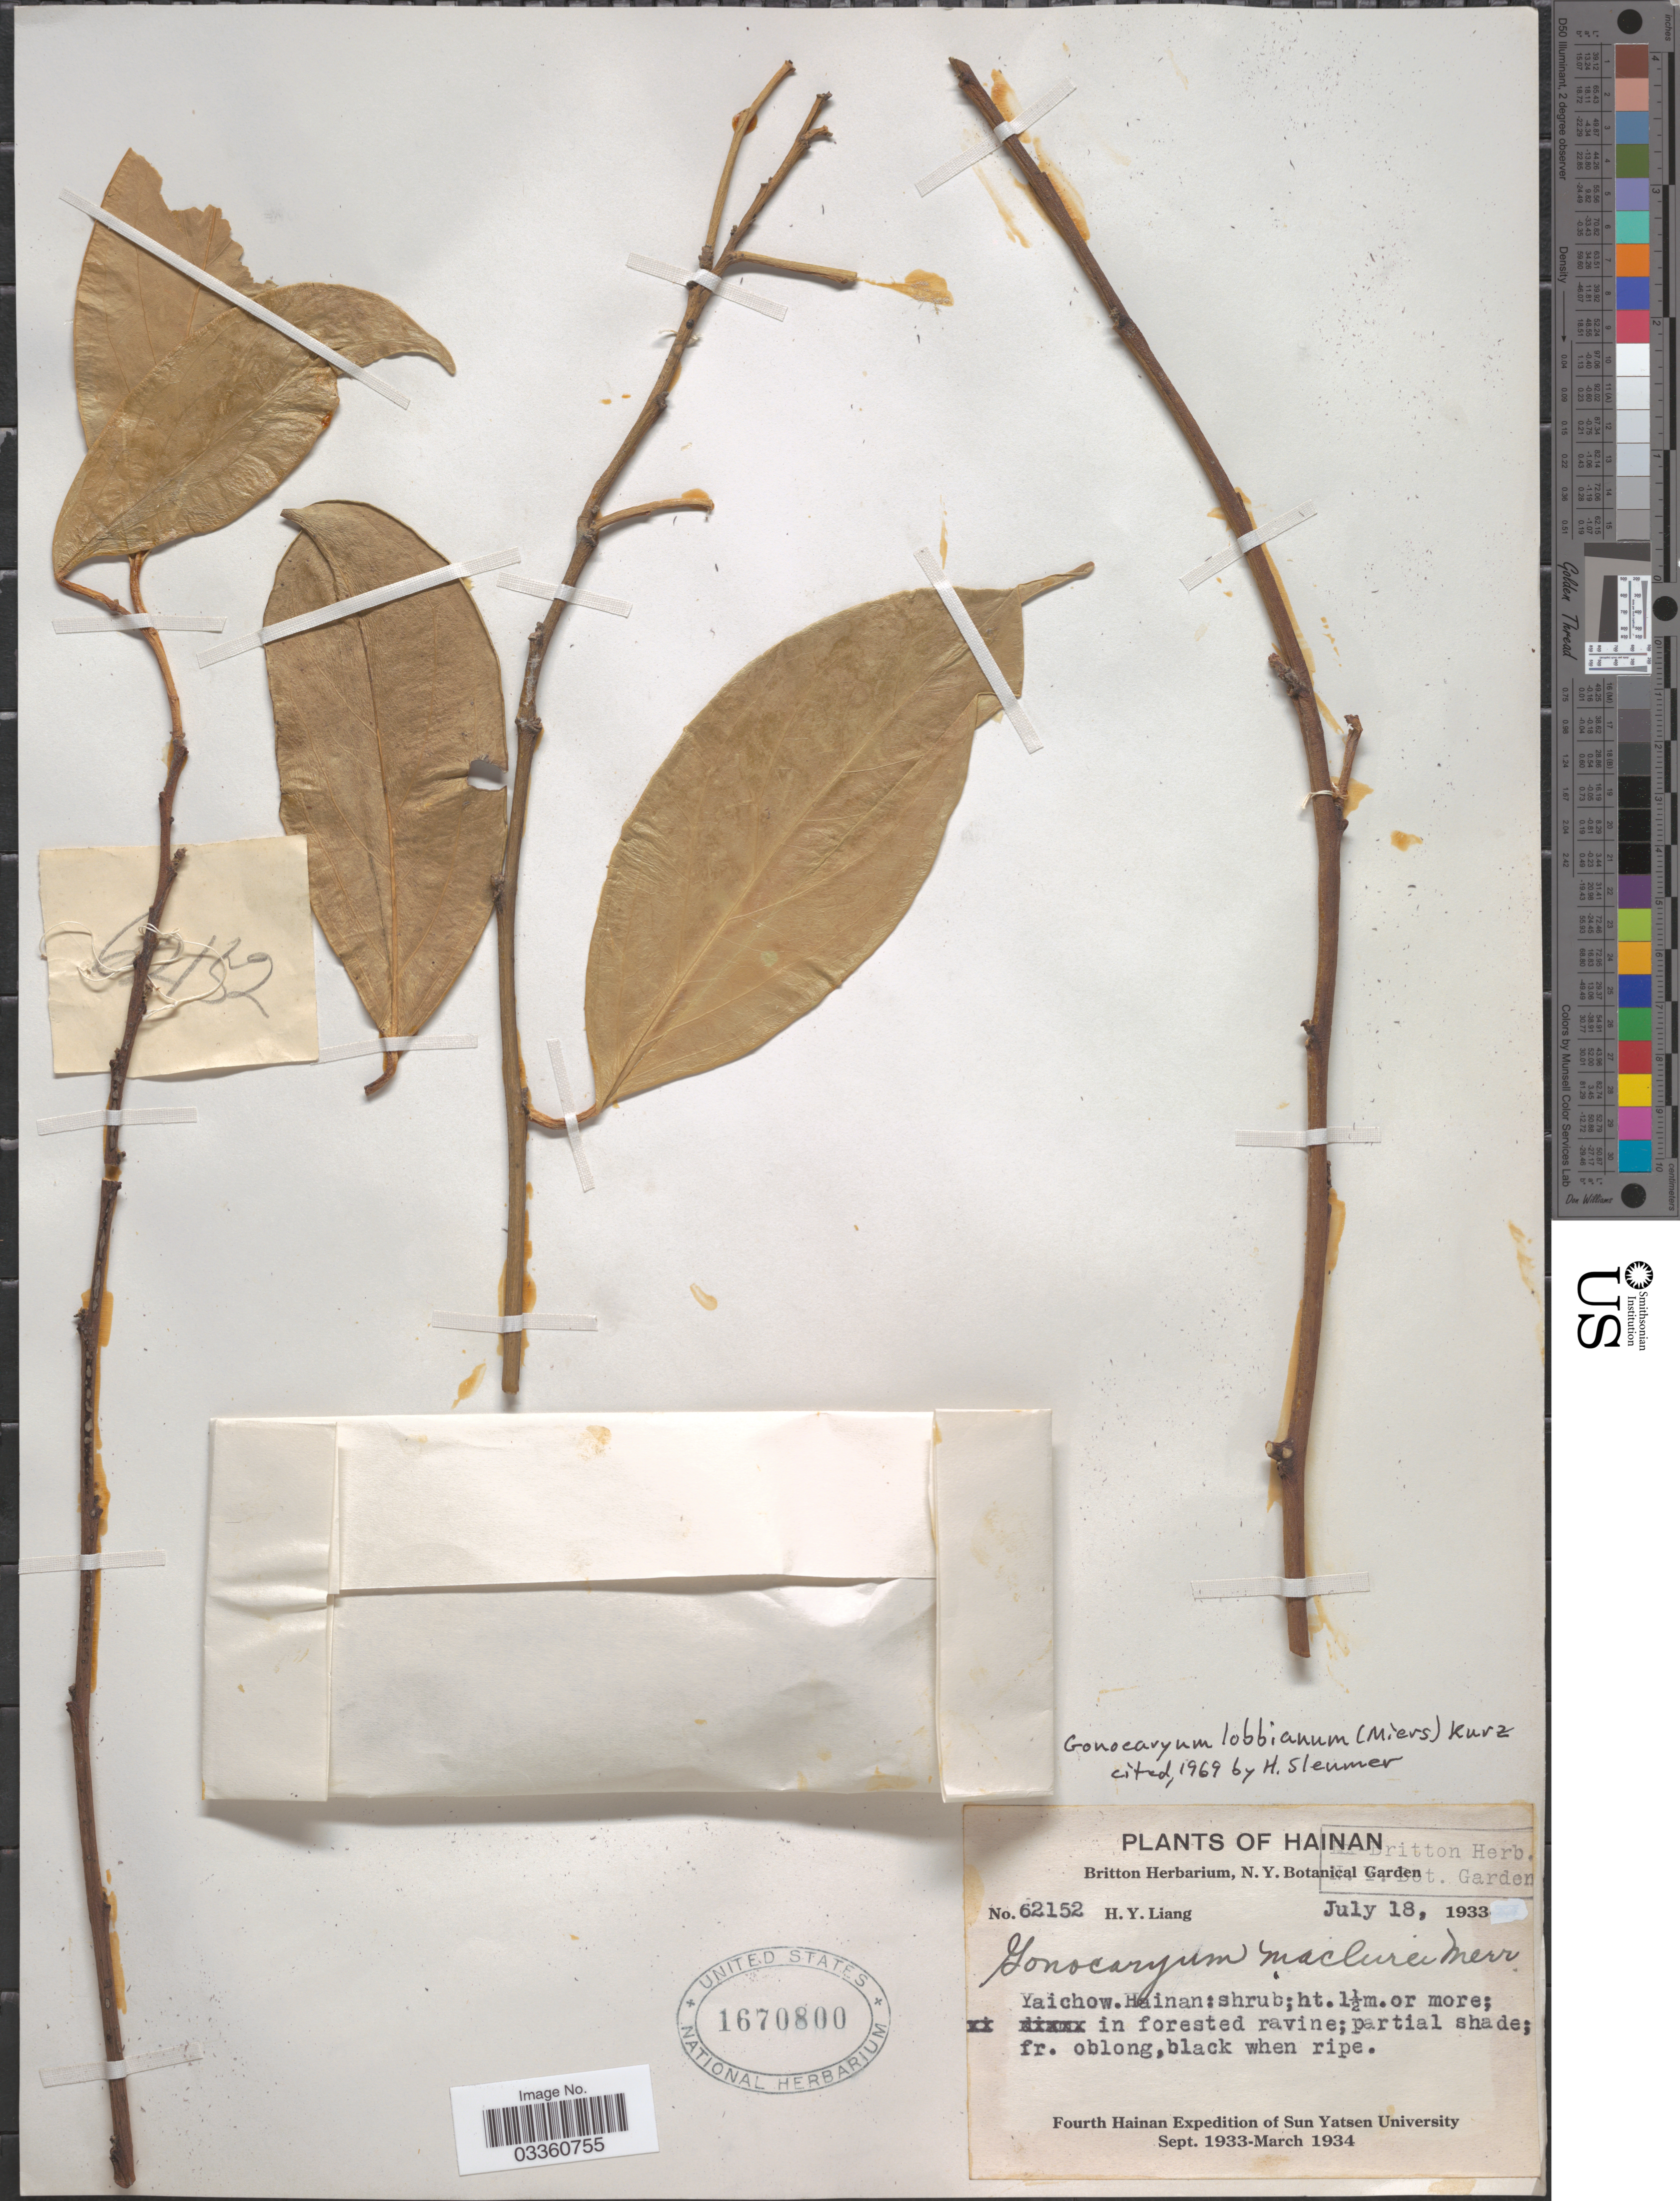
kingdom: Plantae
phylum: Tracheophyta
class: Magnoliopsida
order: Cardiopteridales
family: Cardiopteridaceae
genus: Gonocaryum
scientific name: Gonocaryum lobbianum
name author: (Kurz) Miers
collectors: H. Y. Liang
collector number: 62152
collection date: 1933-07-18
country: China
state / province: Hainan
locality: Yaichow.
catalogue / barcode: US 1670800